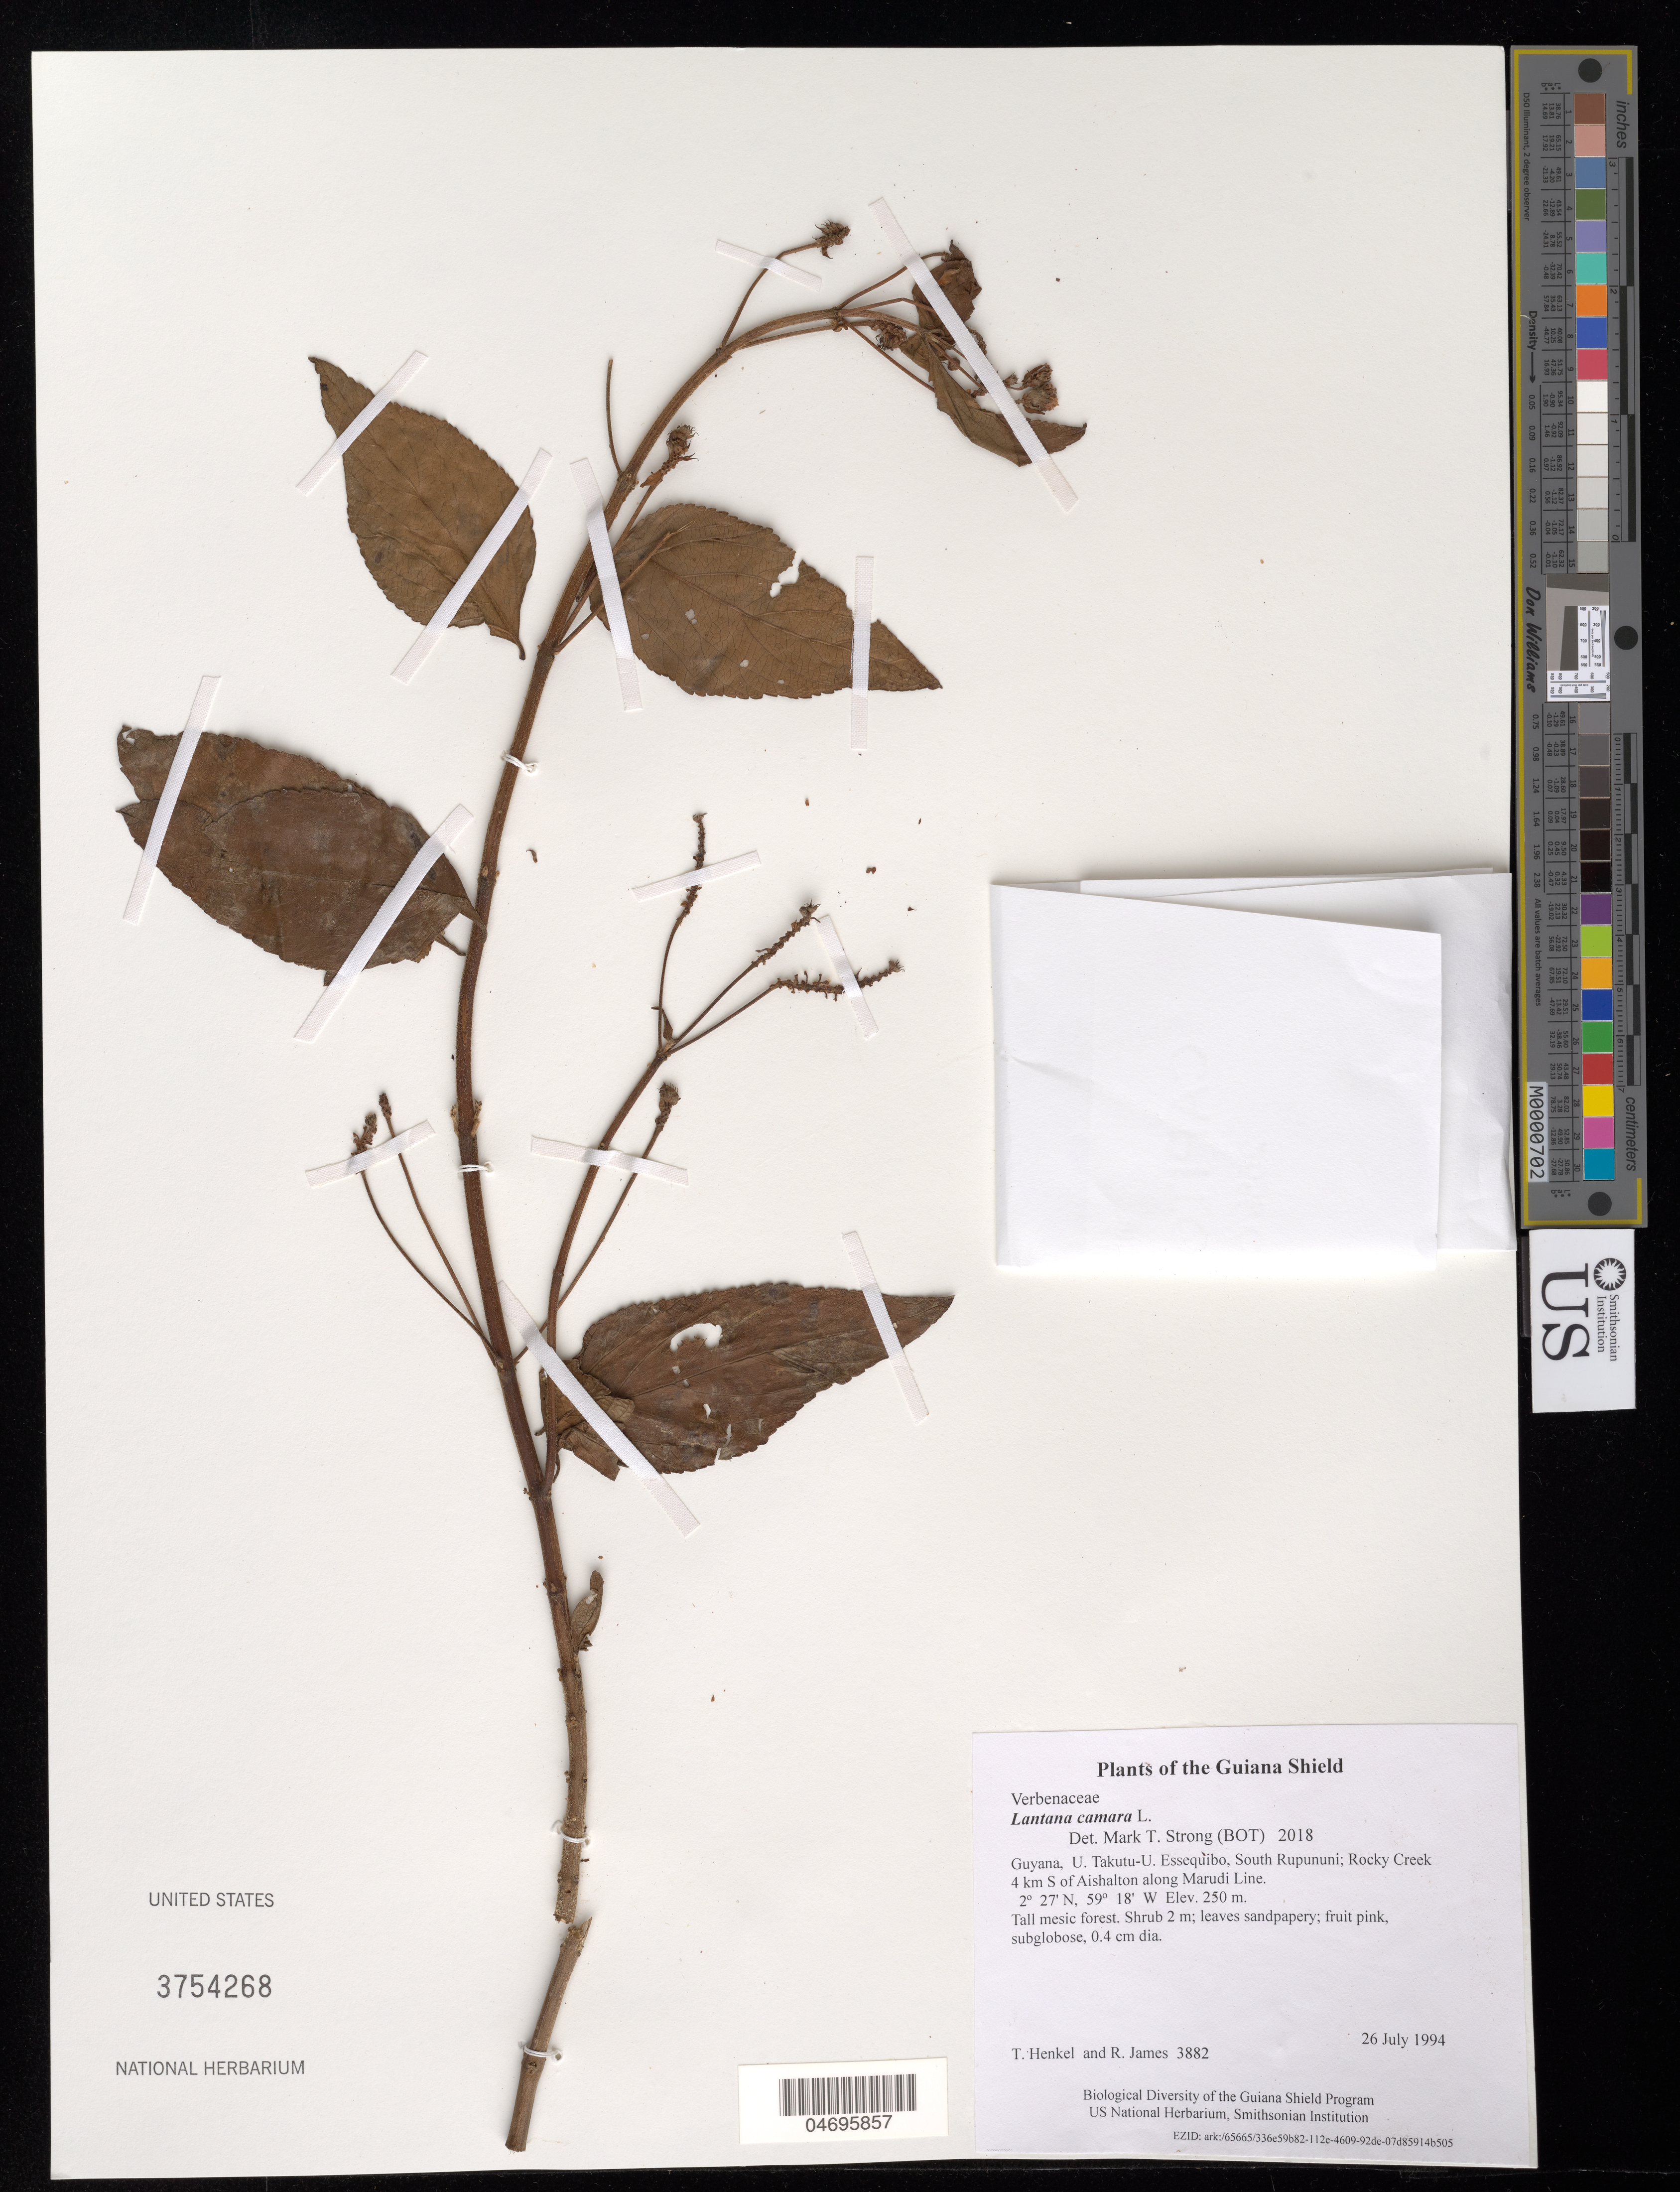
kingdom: Plantae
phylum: Tracheophyta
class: Magnoliopsida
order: Lamiales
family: Verbenaceae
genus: Lantana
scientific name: Lantana camara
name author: L.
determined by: Strong, Mark T., (BOT), Smithsonian Institution - National Museum of Natural History (UNITED STATES)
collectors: T. Henkel & R. James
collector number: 3882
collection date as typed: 26 July 1994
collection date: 1994-07-26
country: Guyana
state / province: U. Takutu-U. Essequibo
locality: South Rupununi; Rocky Creek 4 km S of Aishalton along Marudi Line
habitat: Tall mesic forest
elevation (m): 250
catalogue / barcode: US 3754268